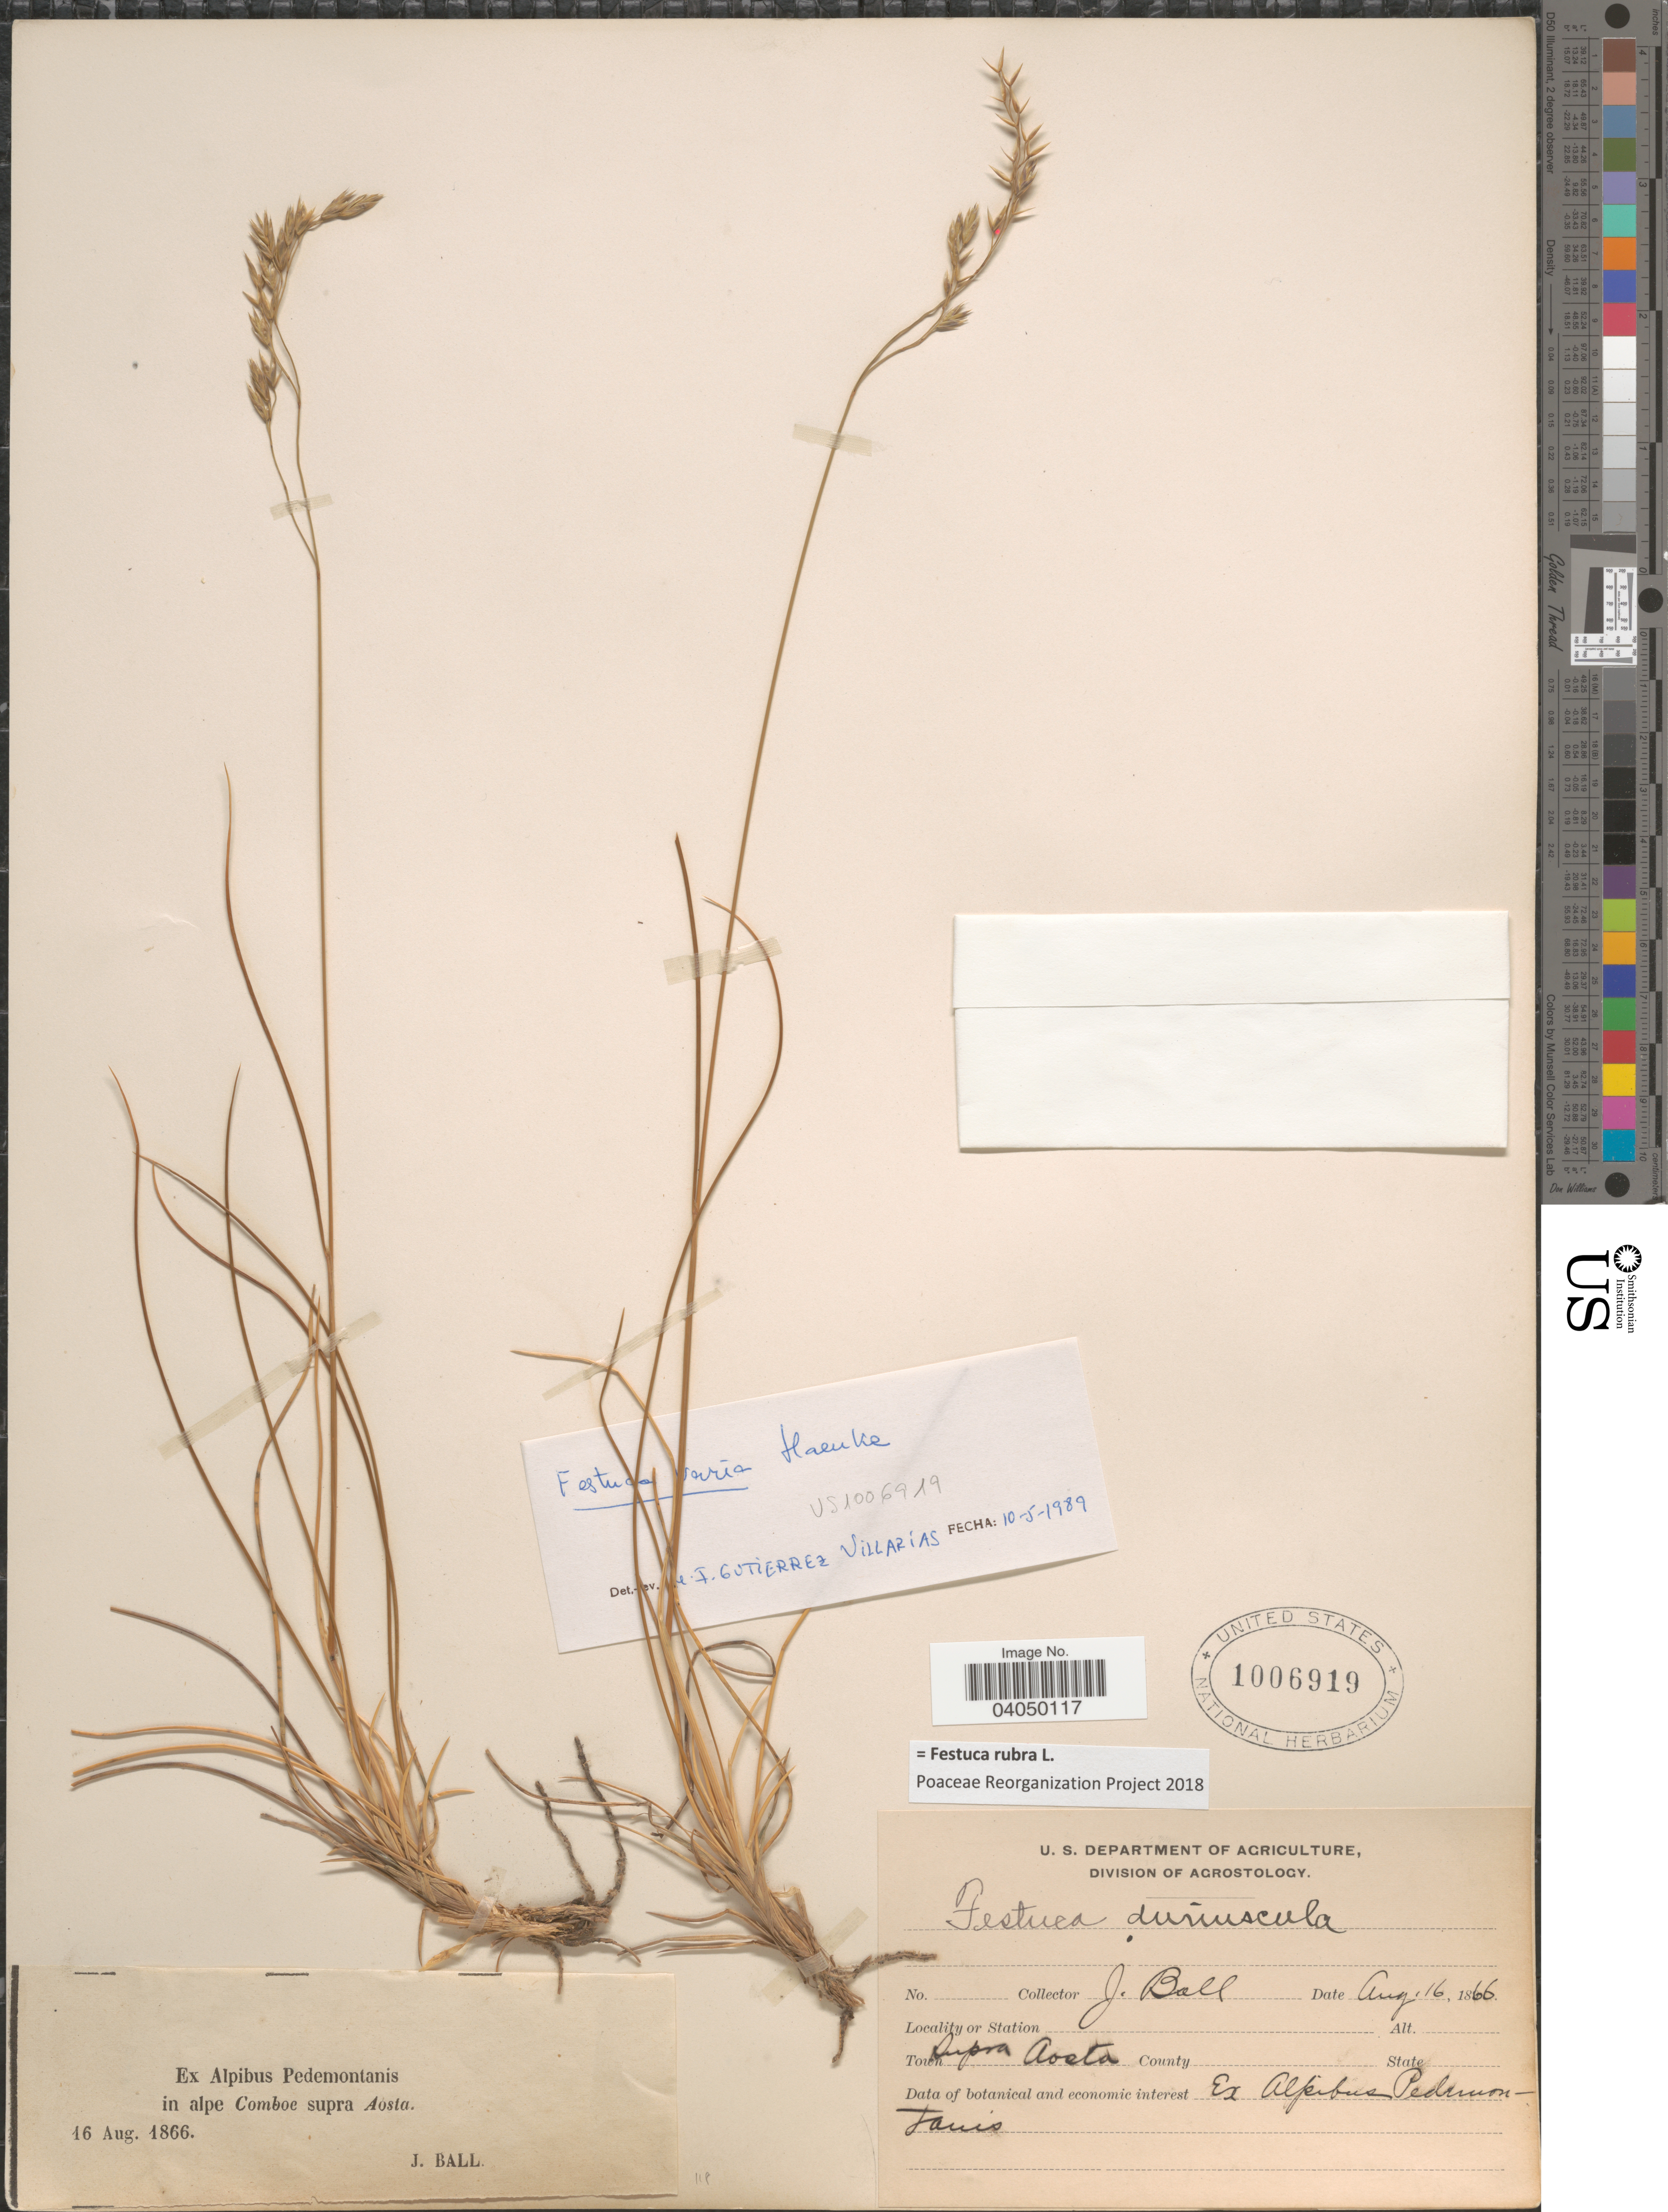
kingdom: Plantae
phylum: Tracheophyta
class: Liliopsida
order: Poales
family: Poaceae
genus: Festuca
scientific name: Festuca rubra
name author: L.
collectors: J. Ball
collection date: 1866-08-16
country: Italy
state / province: Piedmont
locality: Ex Alpibus Pedemontanis in alpe Comboe supra Aosta.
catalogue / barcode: US 1006919